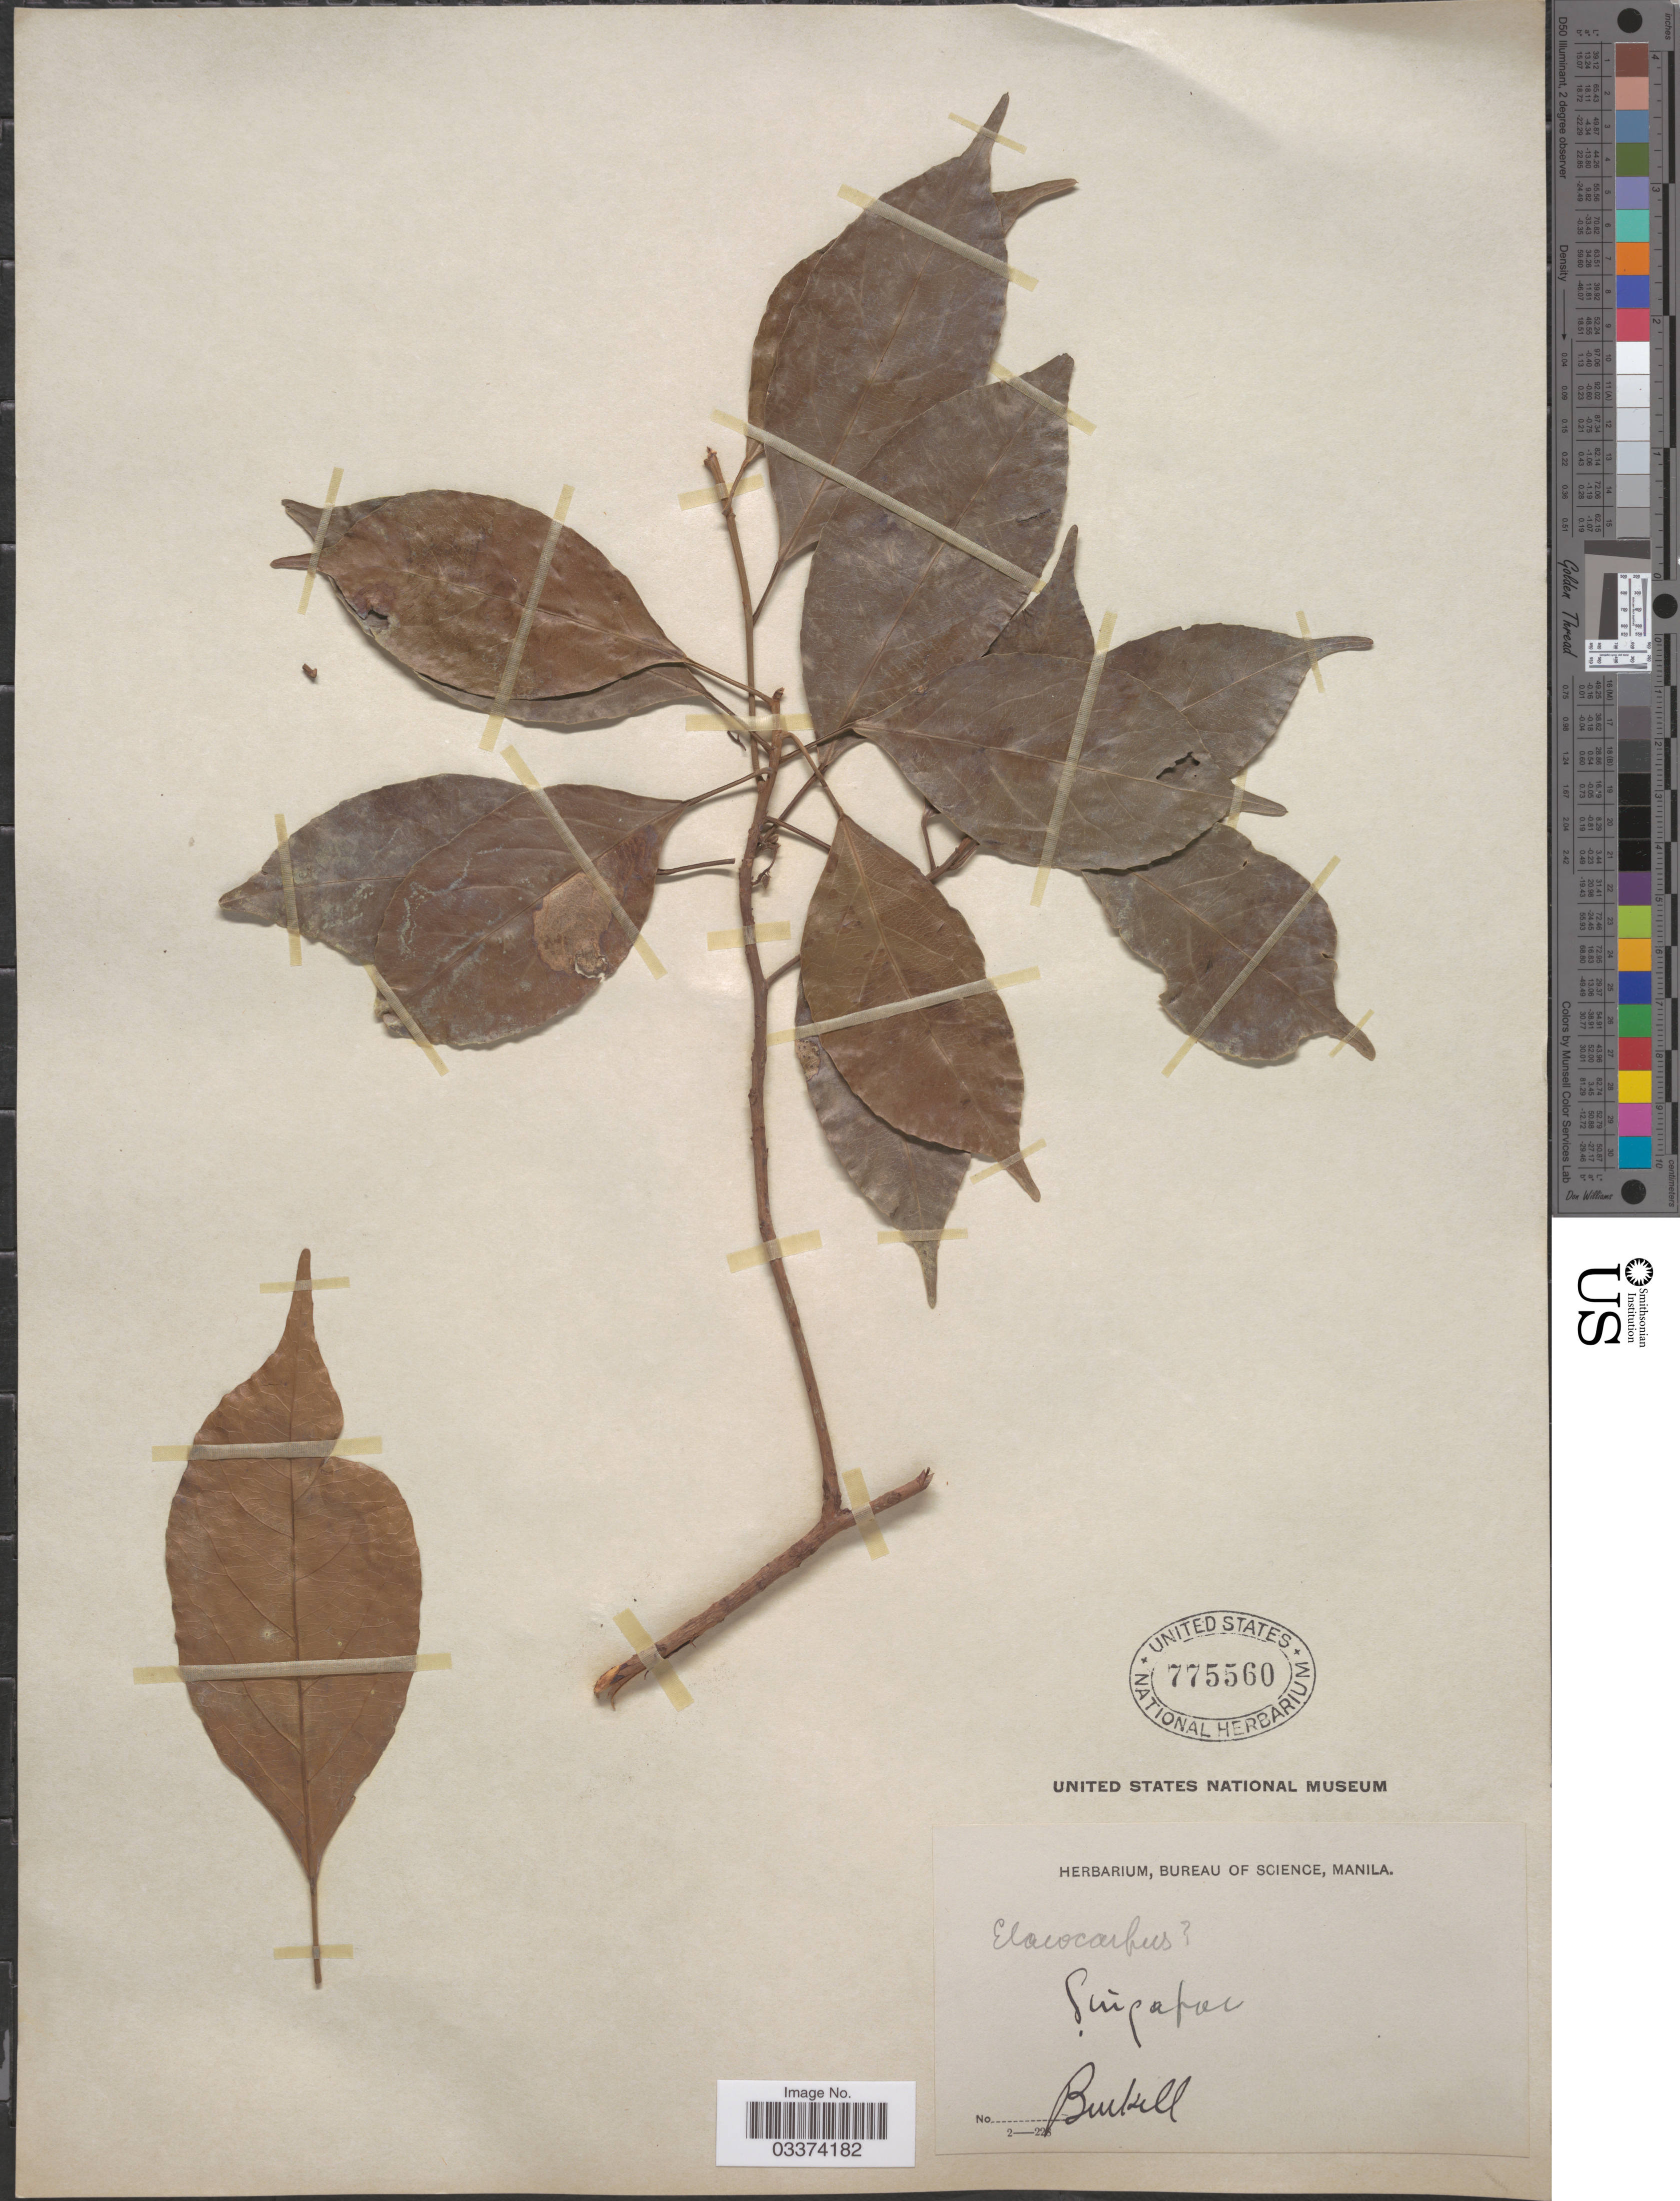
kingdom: Plantae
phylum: Tracheophyta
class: Magnoliopsida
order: Oxalidales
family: Elaeocarpaceae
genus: Elaeocarpus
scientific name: Elaeocarpus sp.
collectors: Burkill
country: Singapore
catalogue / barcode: US 775560